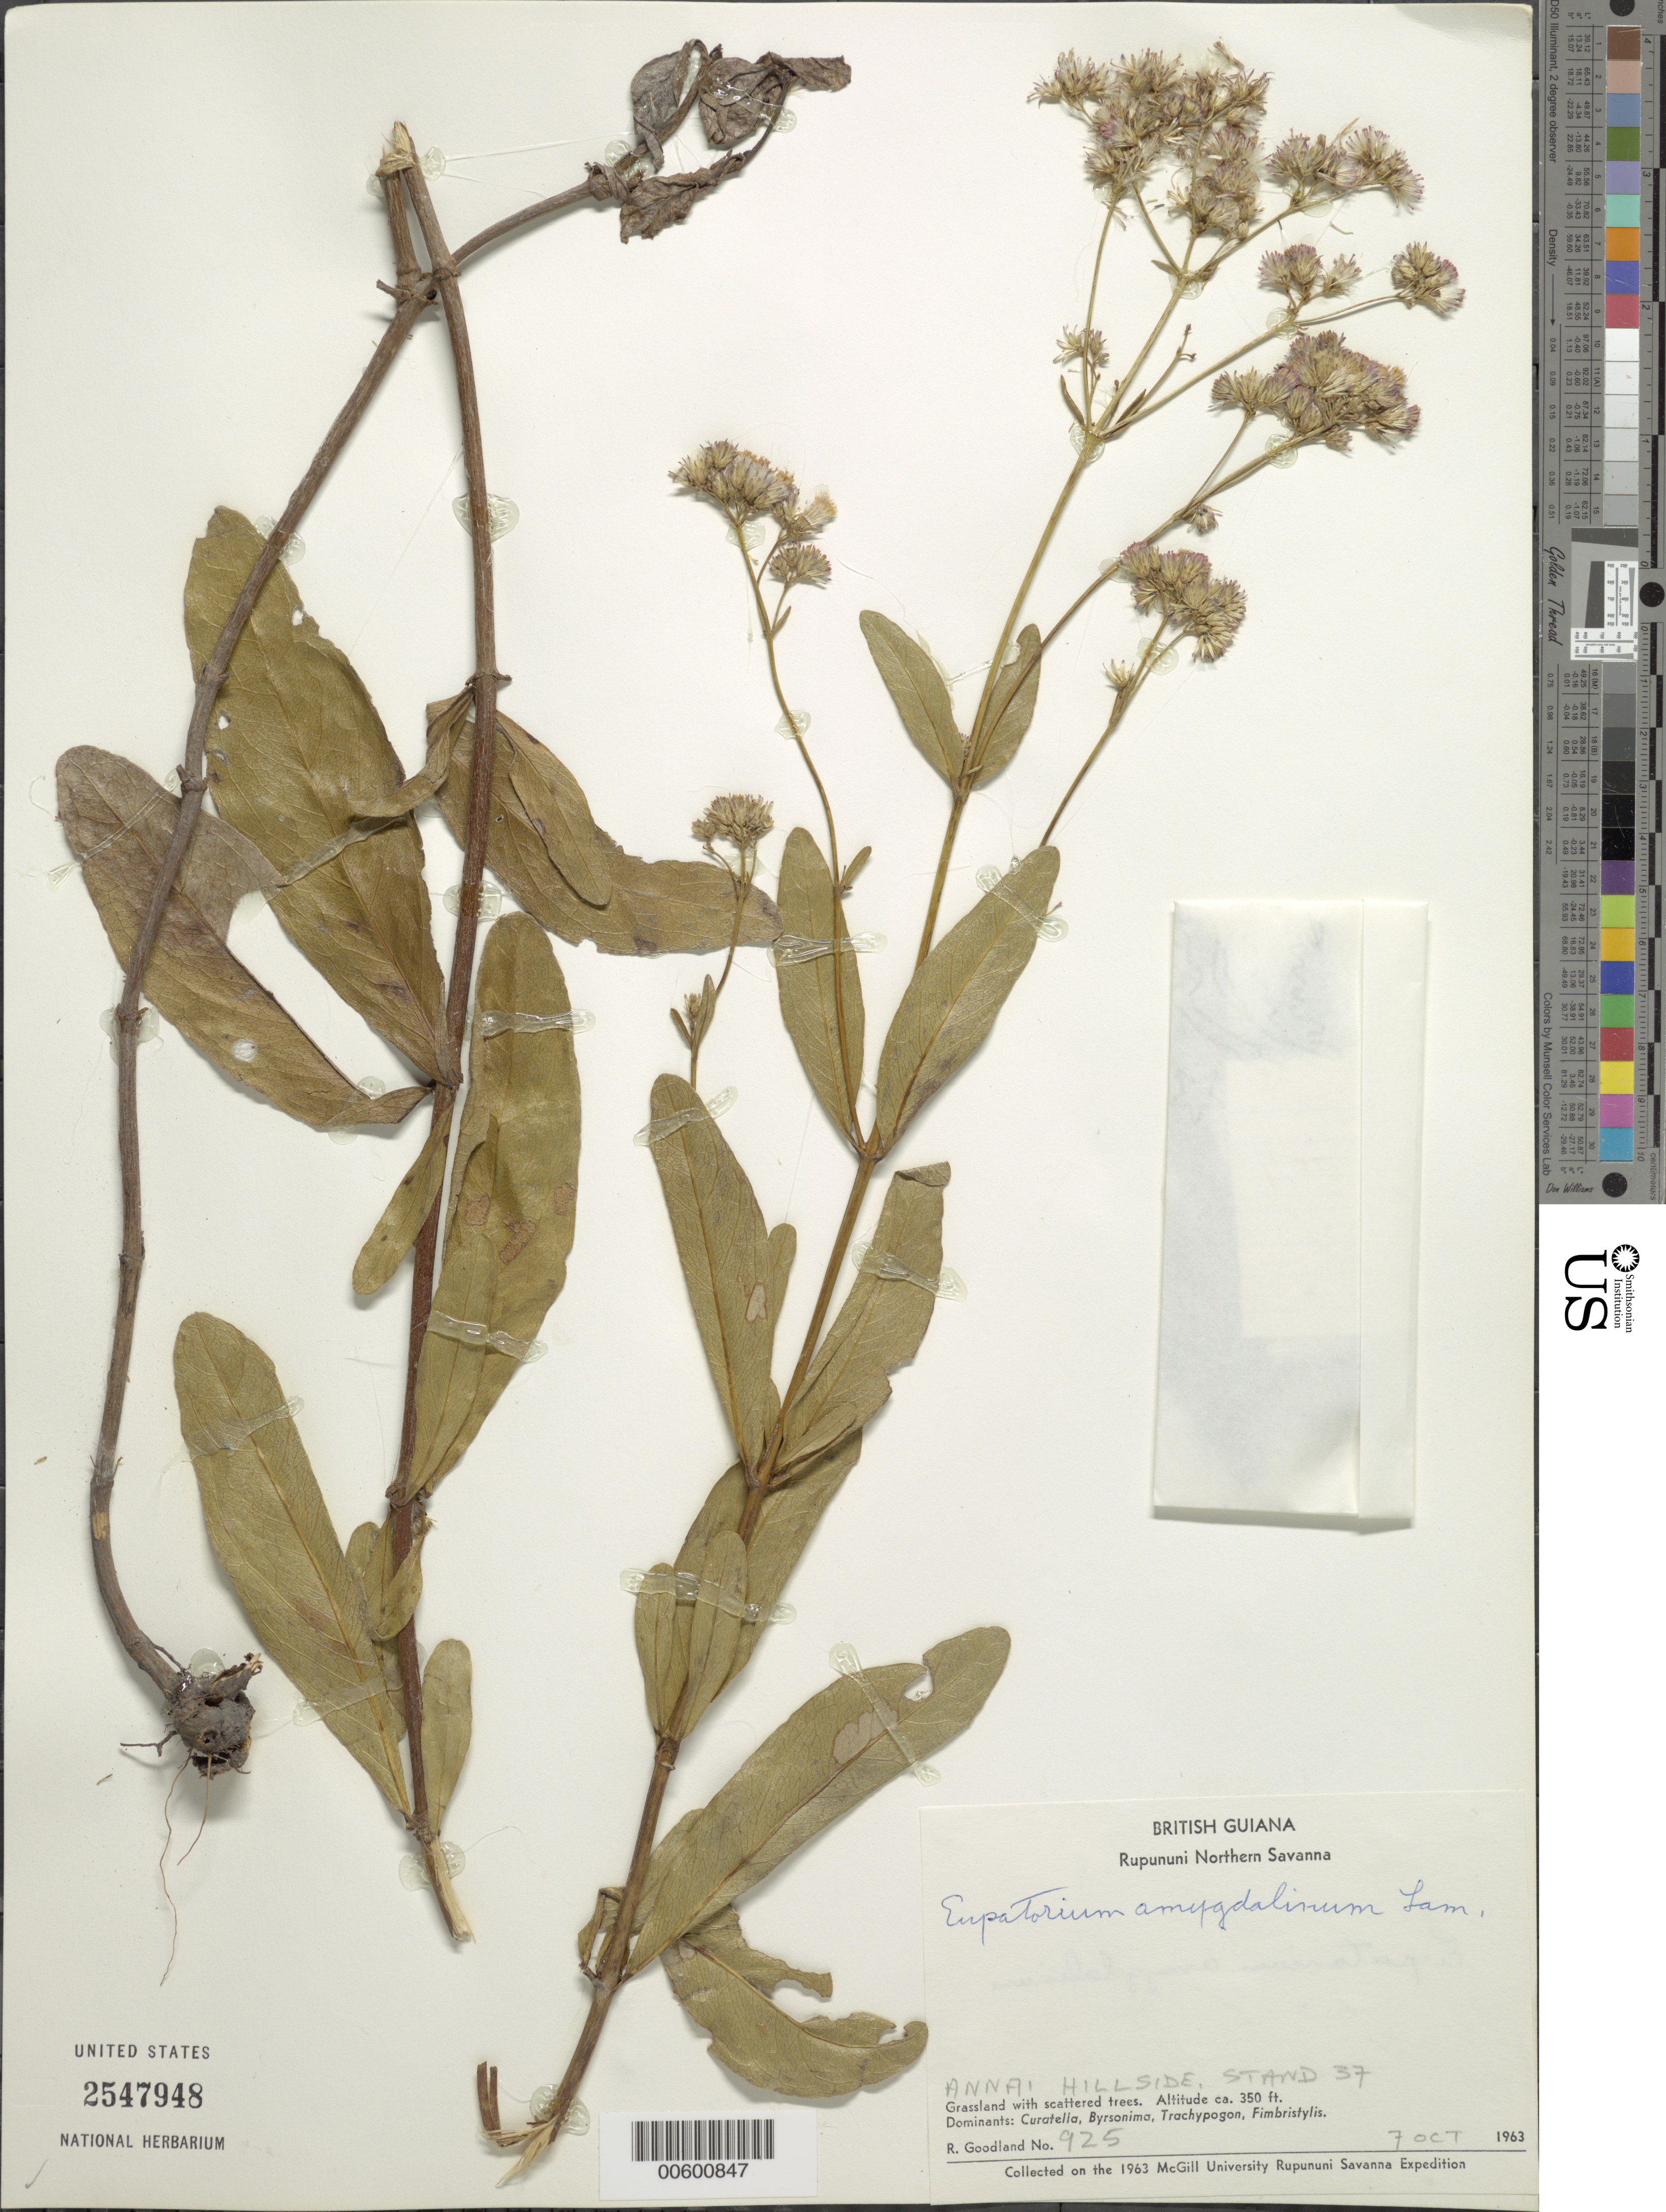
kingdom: Plantae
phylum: Tracheophyta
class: Magnoliopsida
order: Asterales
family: Asteraceae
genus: Ayapana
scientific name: Ayapana amygdalina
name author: (Lam.) R.M. King & H. Rob.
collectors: R. Goodland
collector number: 925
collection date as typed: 7-Oct-63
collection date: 1963-10-07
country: Guyana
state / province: U. Takutu-U. Essequibo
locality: Rupununi Northern Savanna, Annai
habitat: Grassland with scattered trees. Dominants: Curatella, Byrsonima, Trachypogon, Fimbristylis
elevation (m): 107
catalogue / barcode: US 2547948